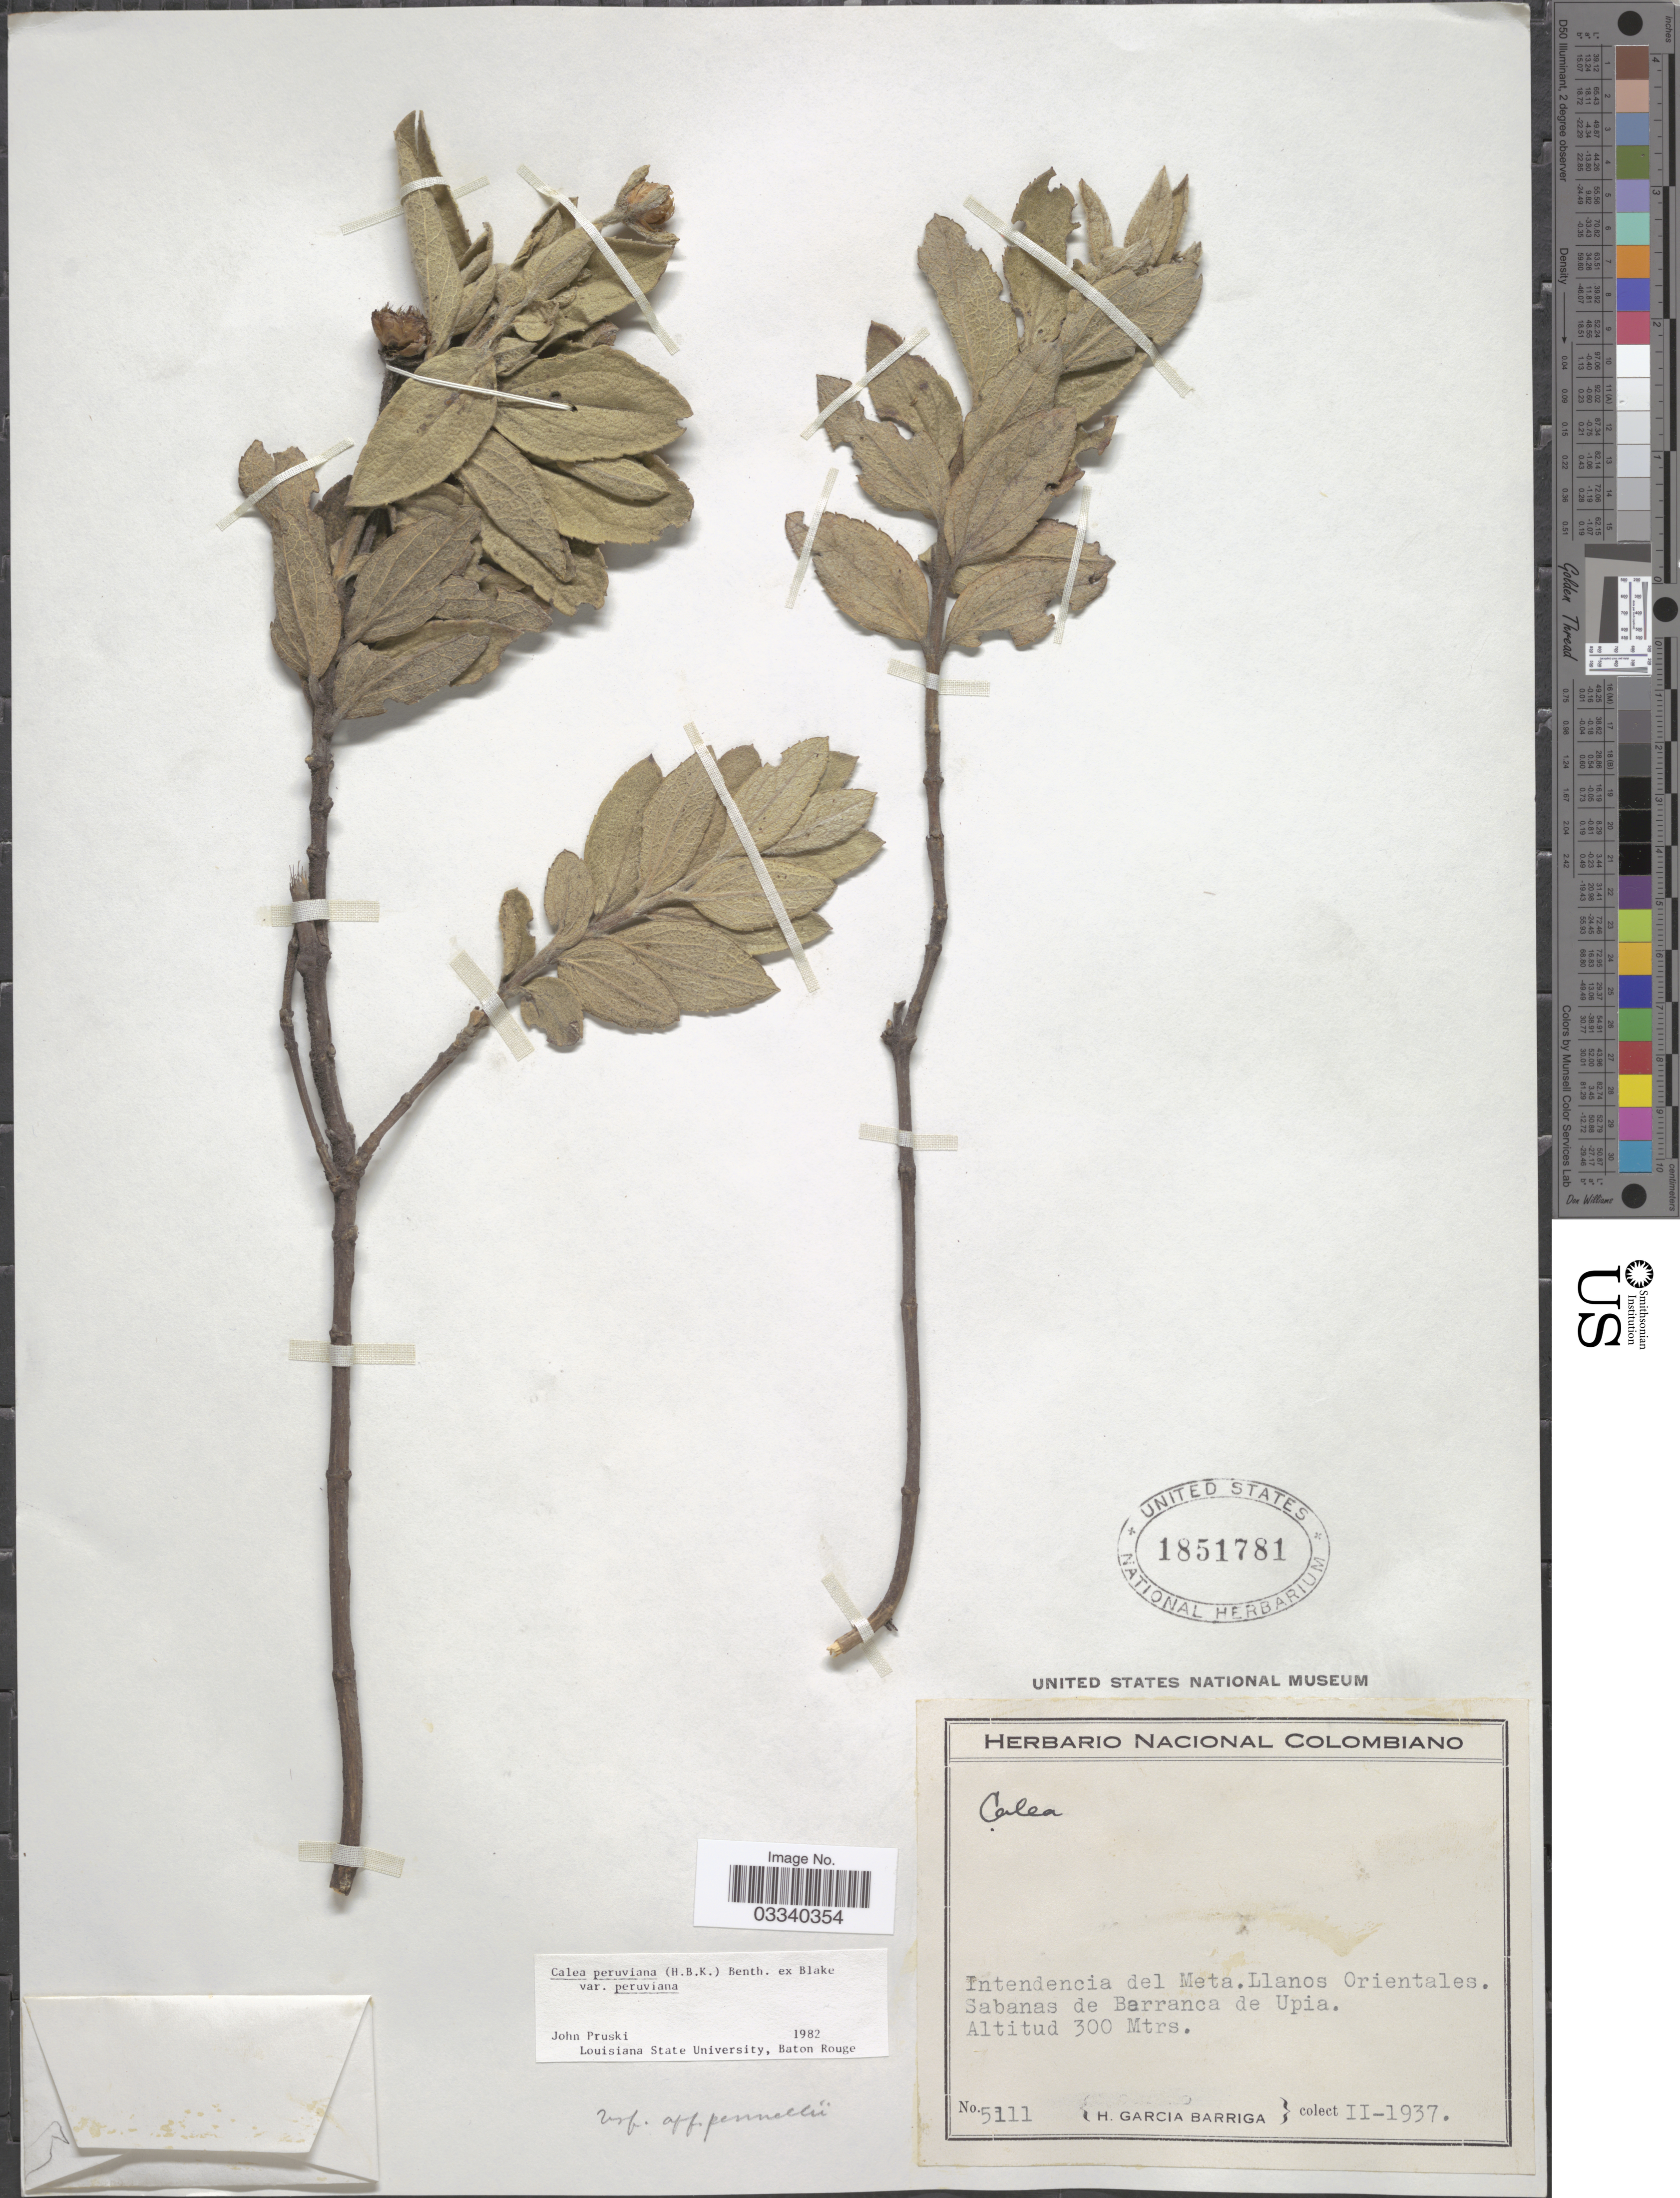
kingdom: Plantae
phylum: Tracheophyta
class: Magnoliopsida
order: Asterales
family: Asteraceae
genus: Calea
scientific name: Calea peruviana var. peruviana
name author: (Kunth) Benth.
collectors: H. García Barriga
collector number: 5111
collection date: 1937-02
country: Colombia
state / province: Meta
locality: Intendencia del Meta. Llanos Orientales. Sabanas de Barranca de Upia.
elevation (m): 300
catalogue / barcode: US 1851781